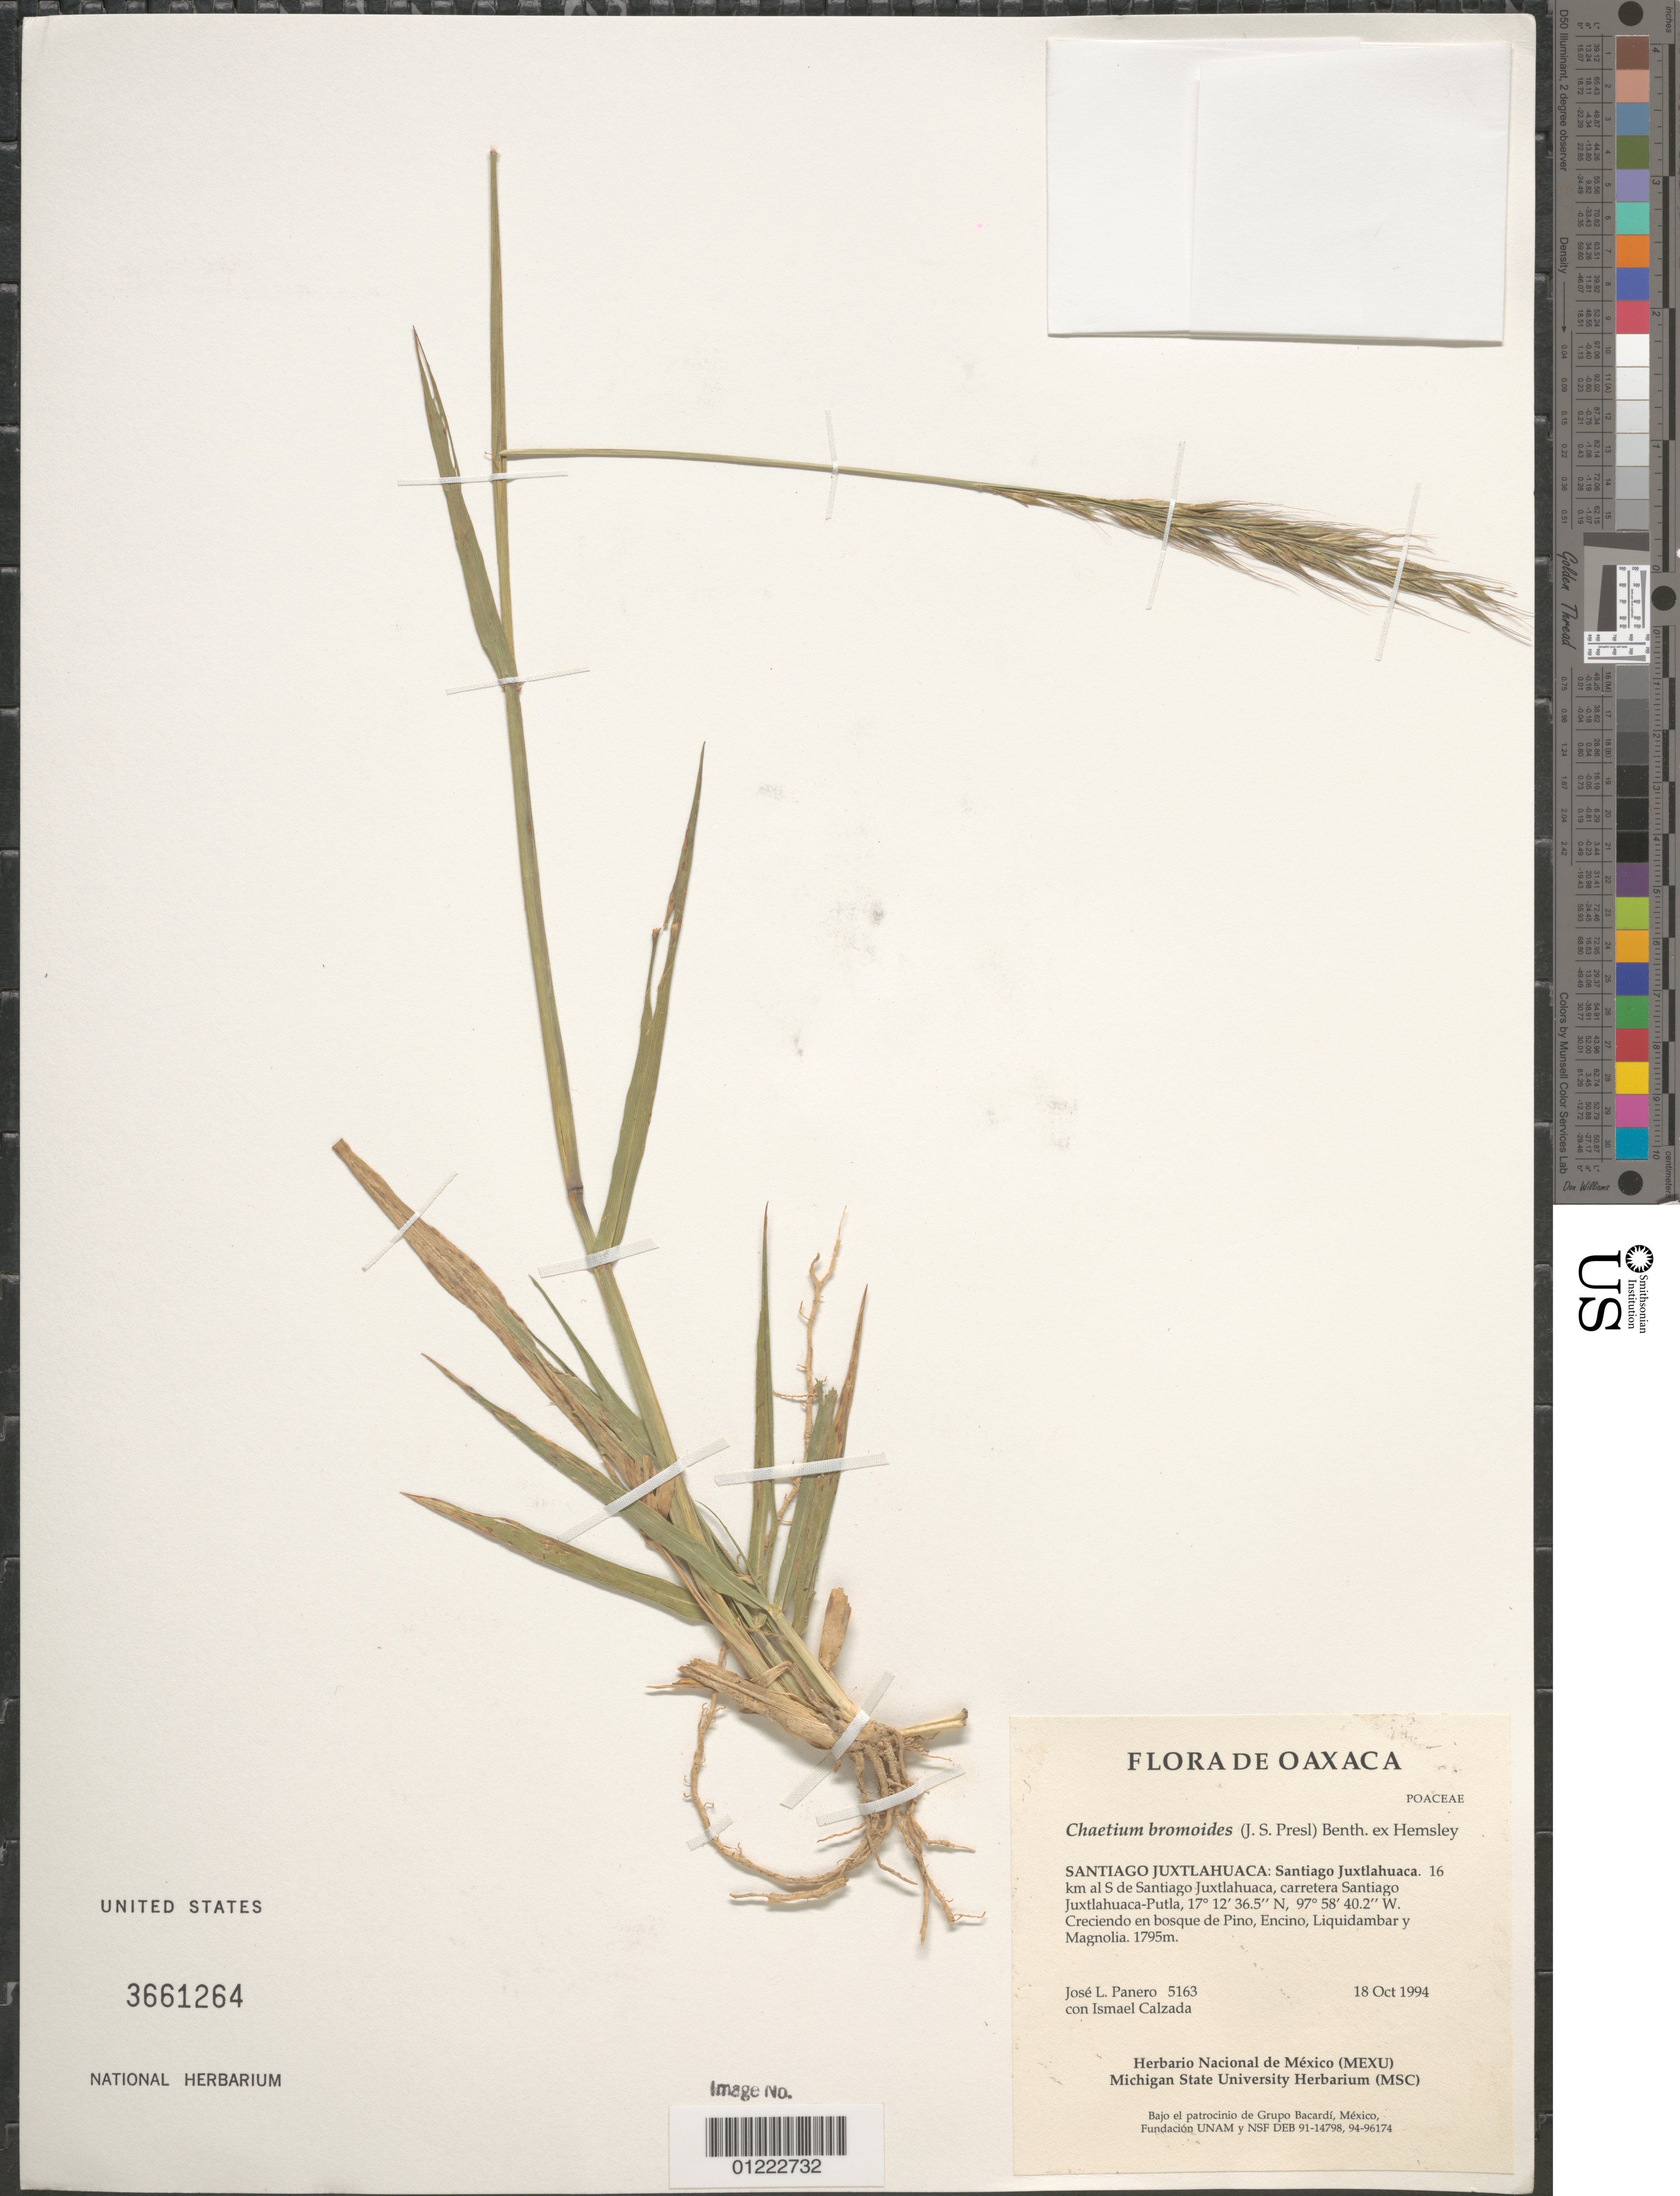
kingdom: Plantae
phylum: Tracheophyta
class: Liliopsida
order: Poales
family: Poaceae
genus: Chaetium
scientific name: Chaetium bromoides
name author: (J. Presl) Benth. ex Hemsl.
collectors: J. L. Panero & J. I. Calzada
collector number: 5163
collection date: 1994-10-18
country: Mexico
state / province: Oaxaca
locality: Santiago Juxtlahuaca: Santiago Juxtlahuaca. 16 km al S de Santiago Juxtlahuaca, carretera Santiago Juxtlahuaca-Putla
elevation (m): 1795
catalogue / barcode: US 3661264